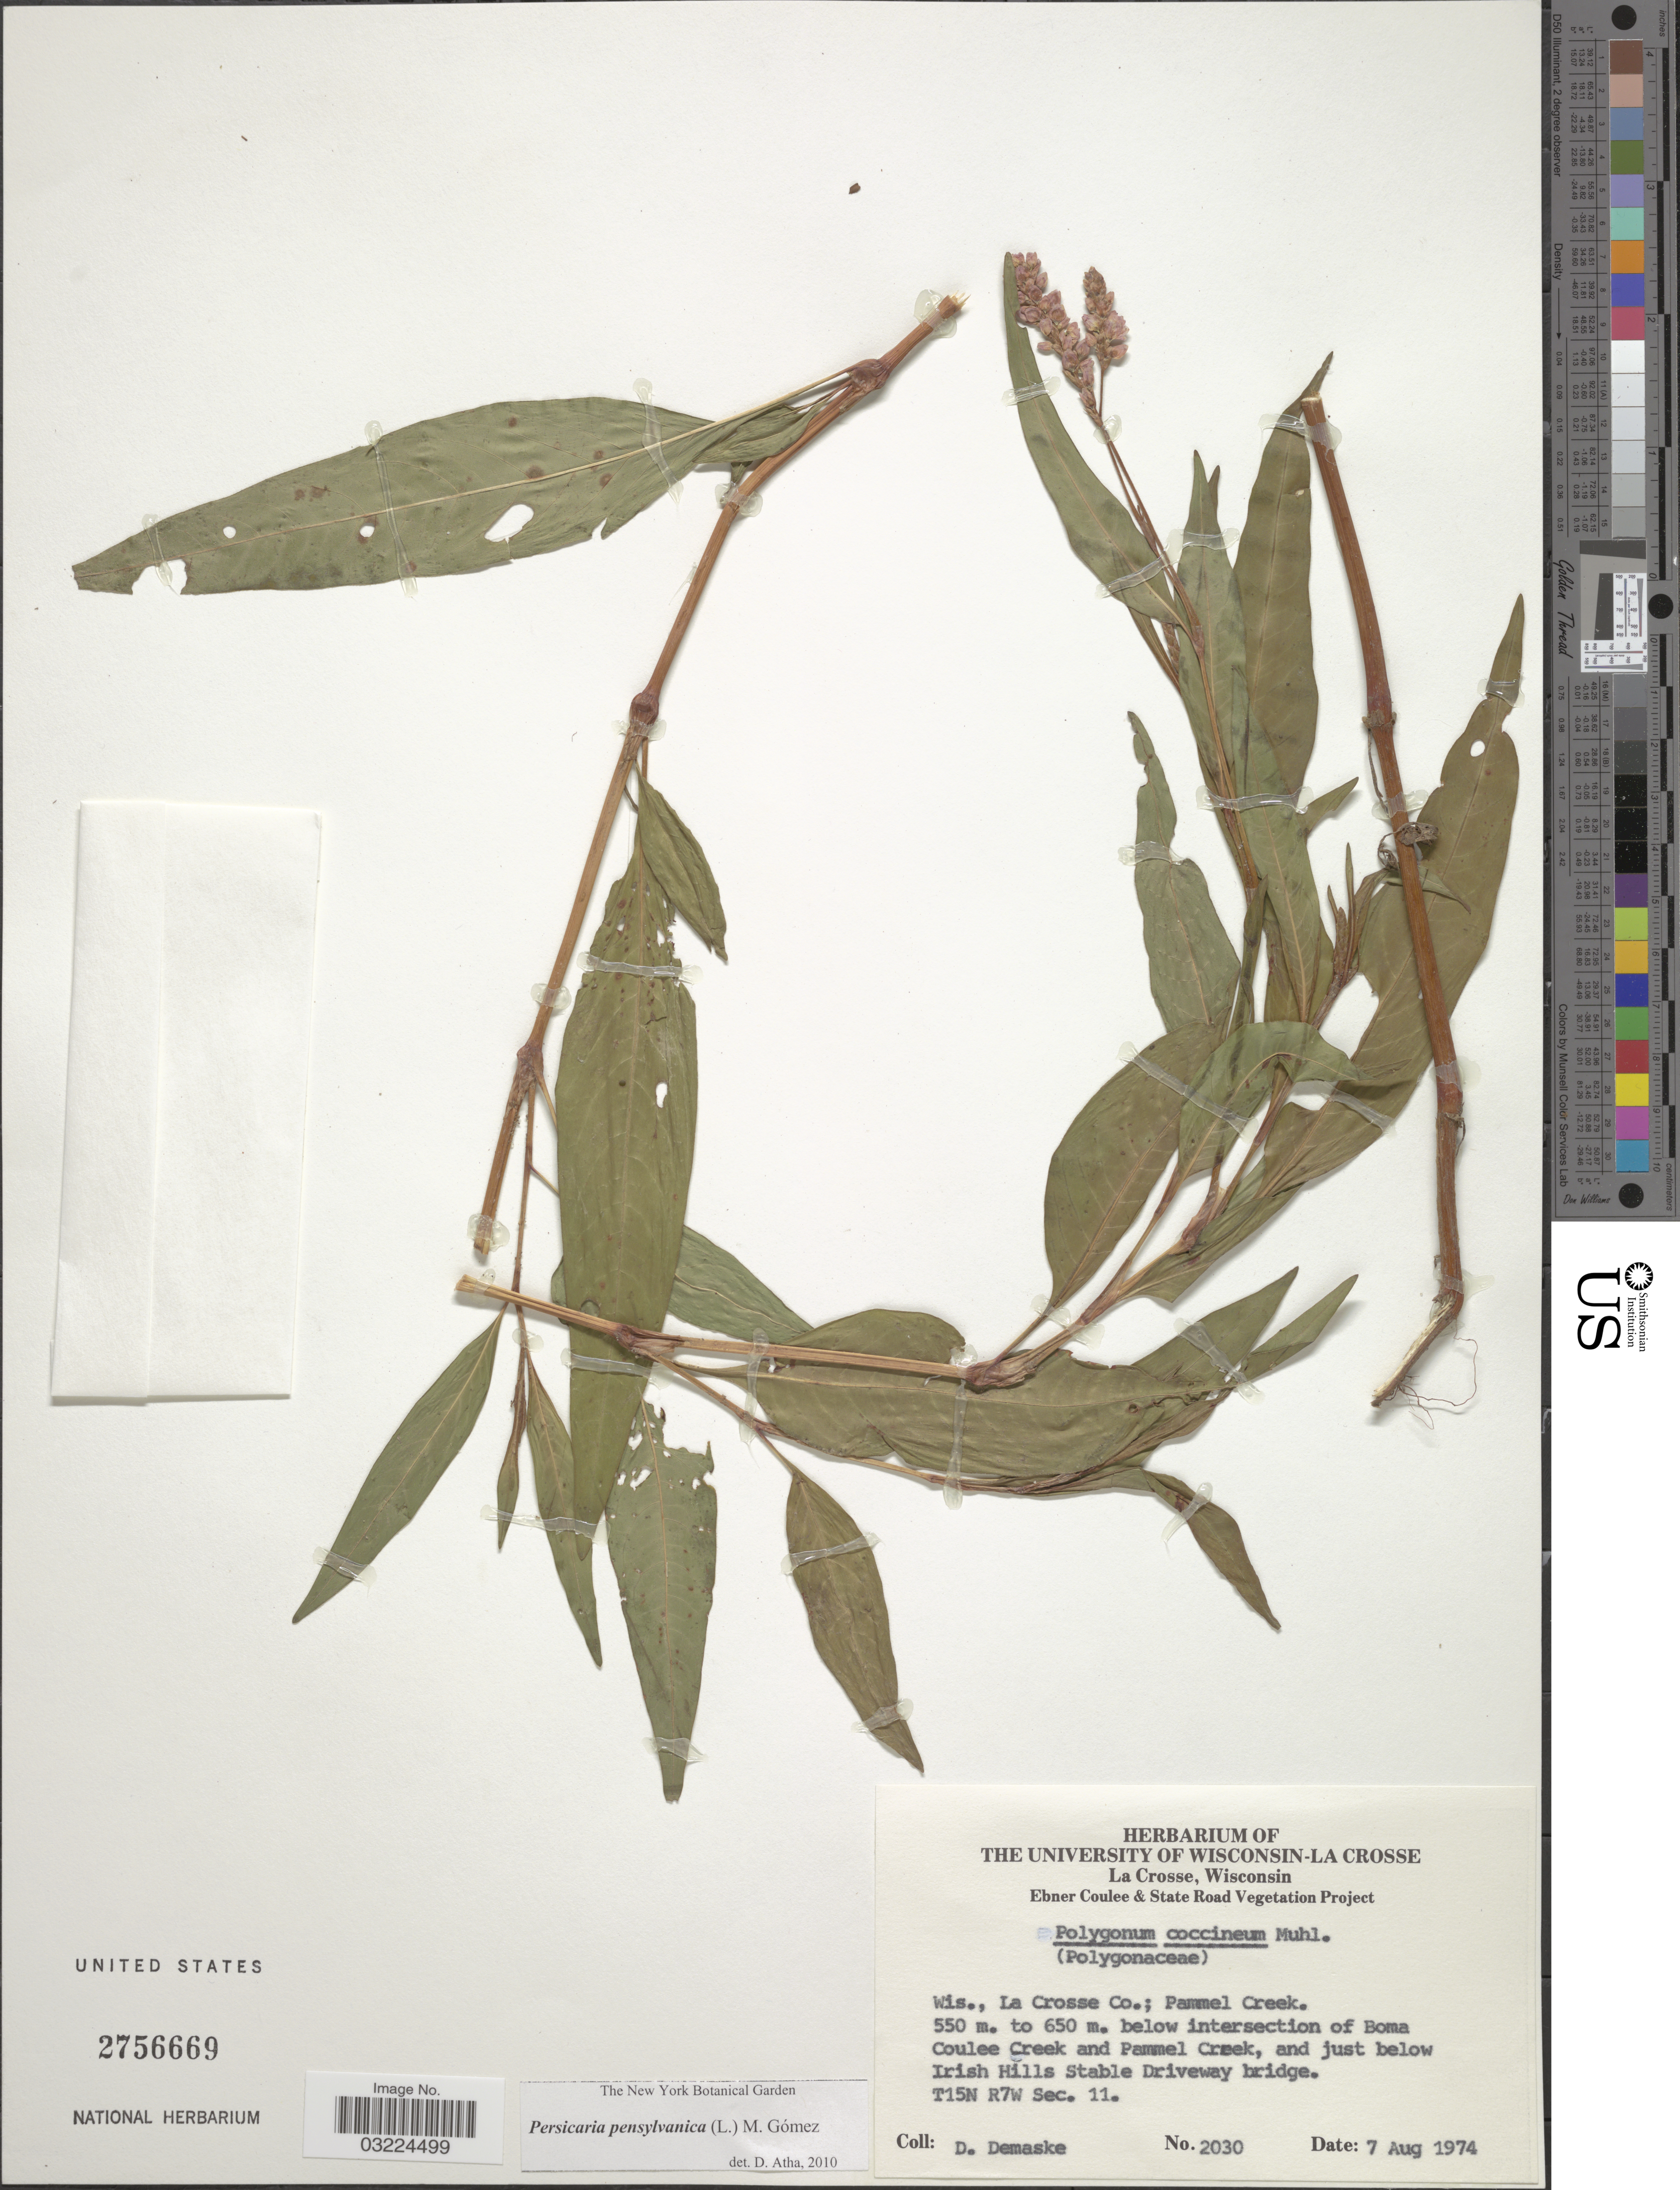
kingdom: Plantae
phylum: Tracheophyta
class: Magnoliopsida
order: Caryophyllales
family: Polygonaceae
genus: Persicaria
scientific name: Persicaria pensylvanica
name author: (L.) M. Gómez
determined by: Atha, D. E.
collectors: D. Demaske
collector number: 2030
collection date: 1974-08-07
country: United States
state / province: Wisconsin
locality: Wis., La Crosse Co.; Pammel Creek. 550 m. to 650 m. below intersection of Boma Coulee Creek and Pammel Creek, and just below Irish Hills Stable Driveway bridge. T15N R7W Sec. 11.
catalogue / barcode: US 2756669